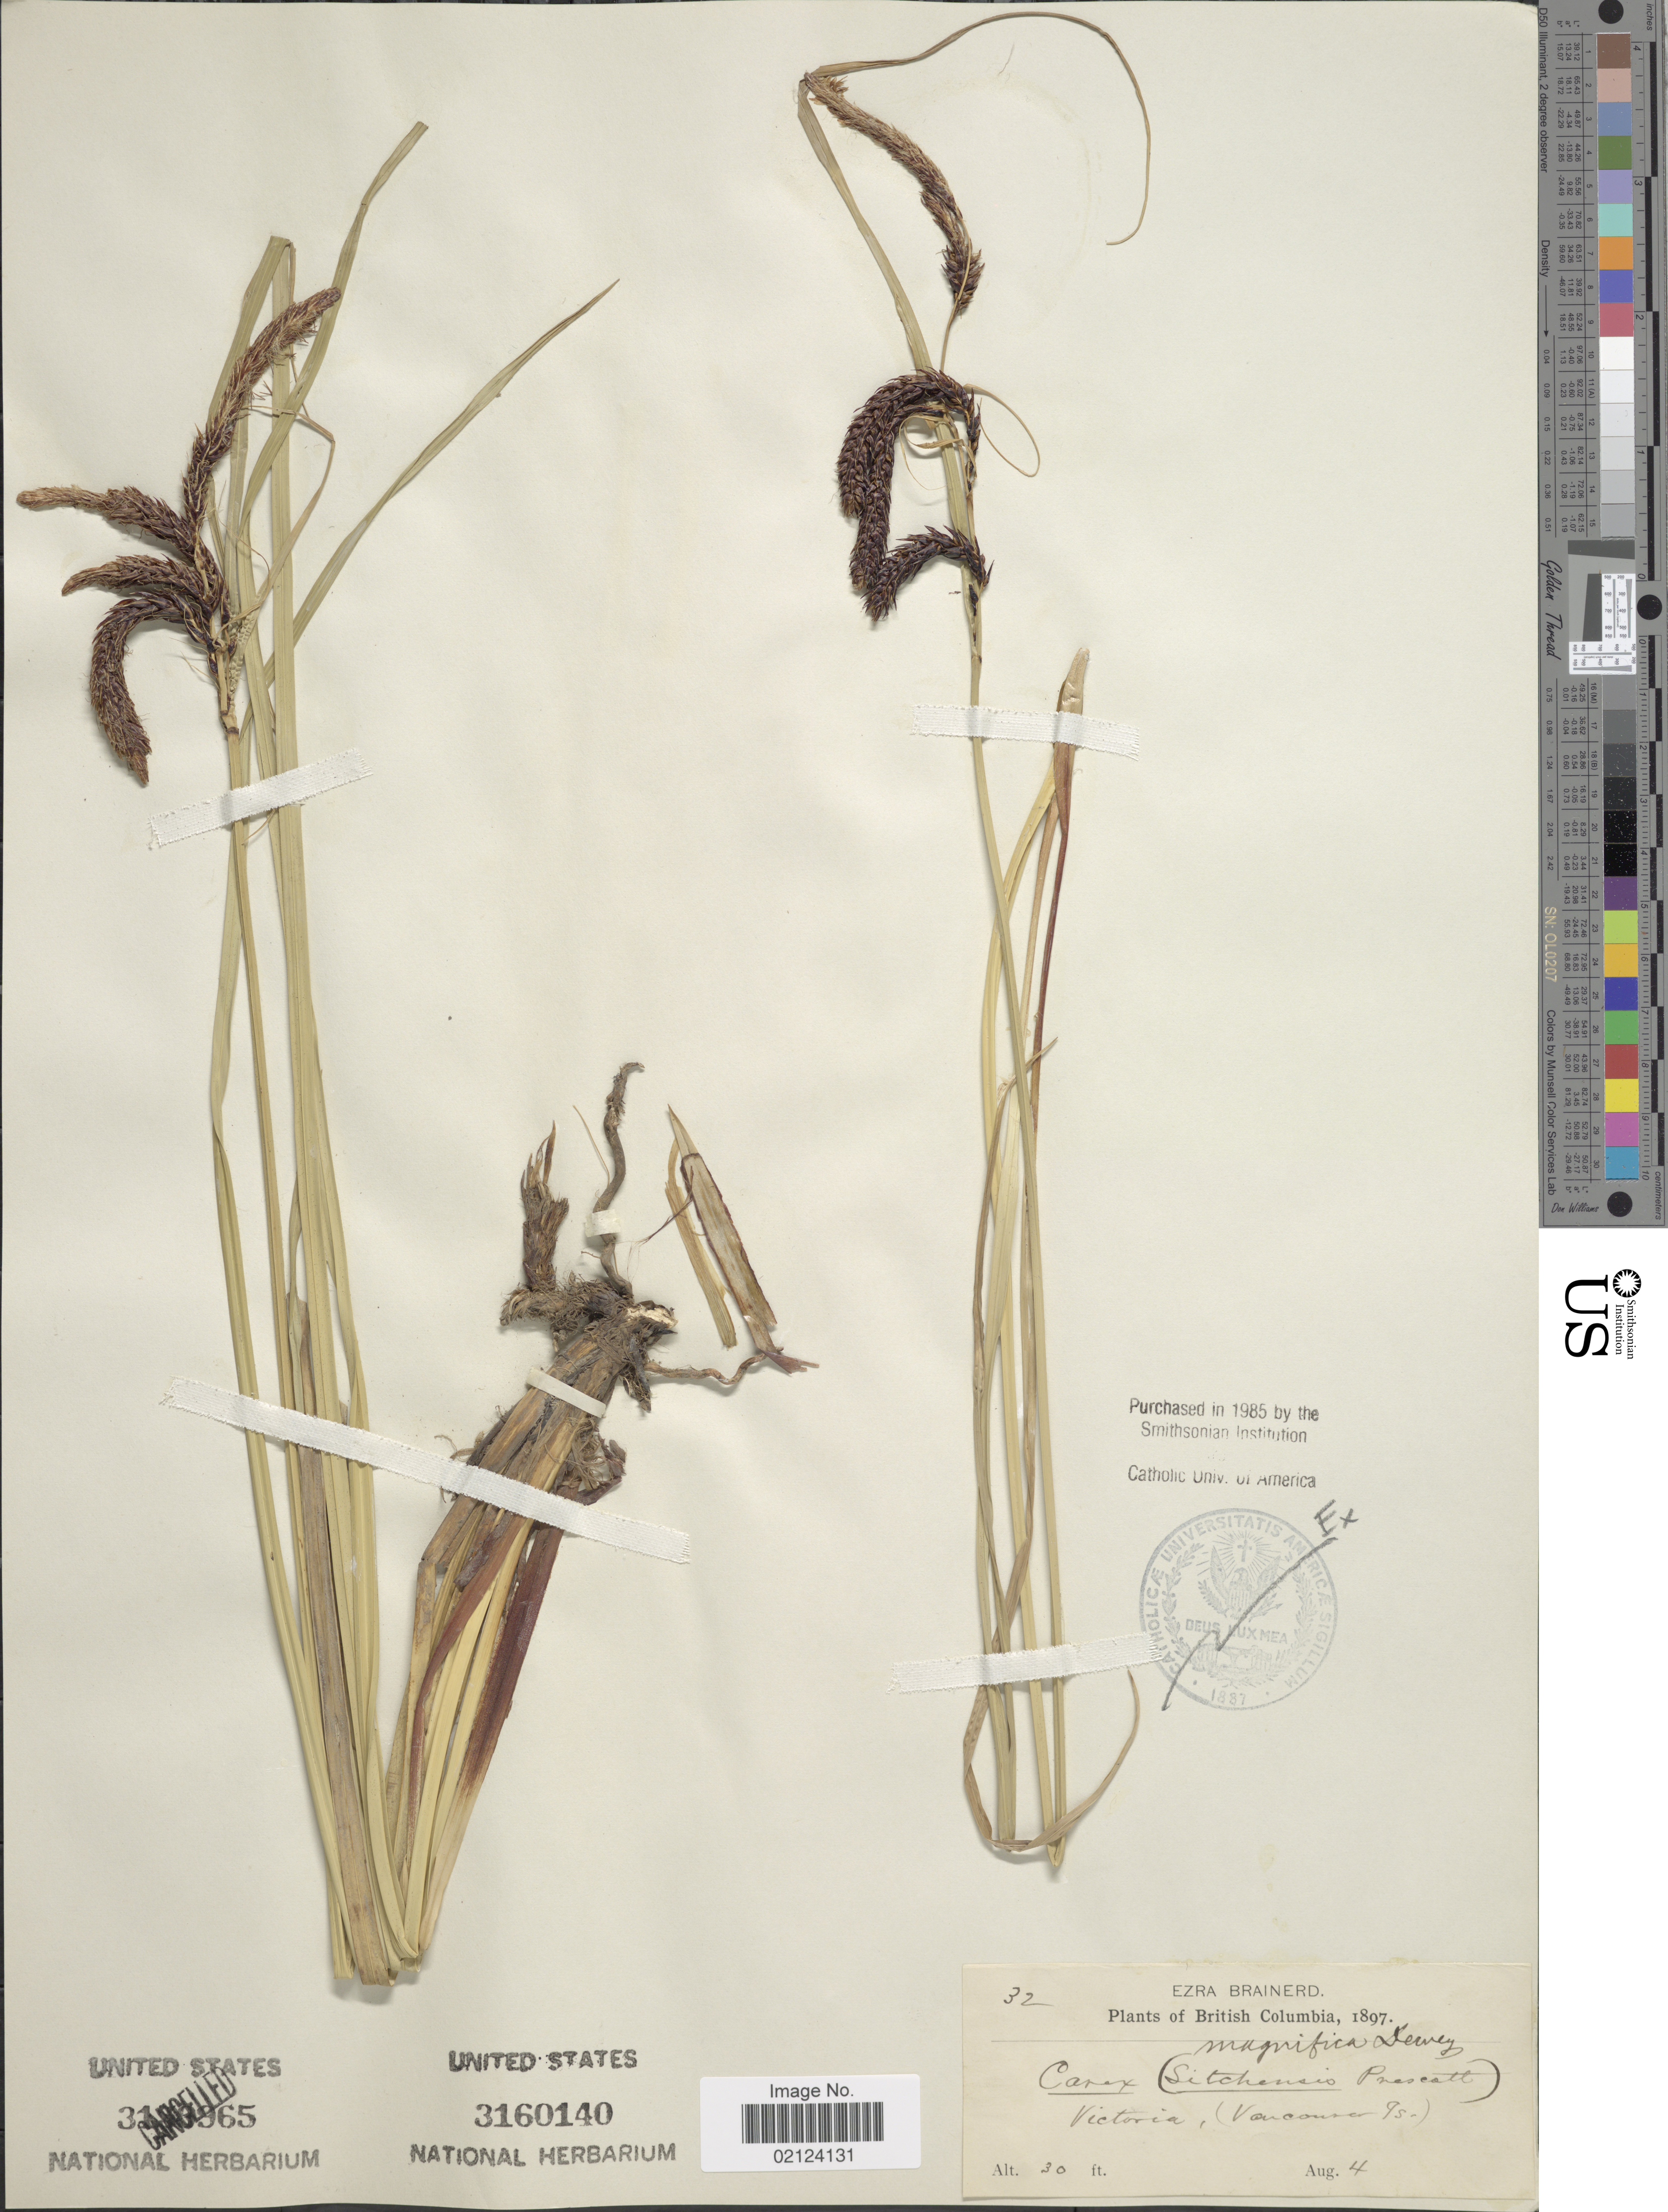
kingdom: Plantae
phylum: Tracheophyta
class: Liliopsida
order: Poales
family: Cyperaceae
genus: Carex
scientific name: Carex obnupta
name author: L.H. Bailey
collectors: E. Brainerd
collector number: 32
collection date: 1897-08-04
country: Canada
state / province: British Columbia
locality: Victoria (Vancouver Is.)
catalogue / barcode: US 3160140